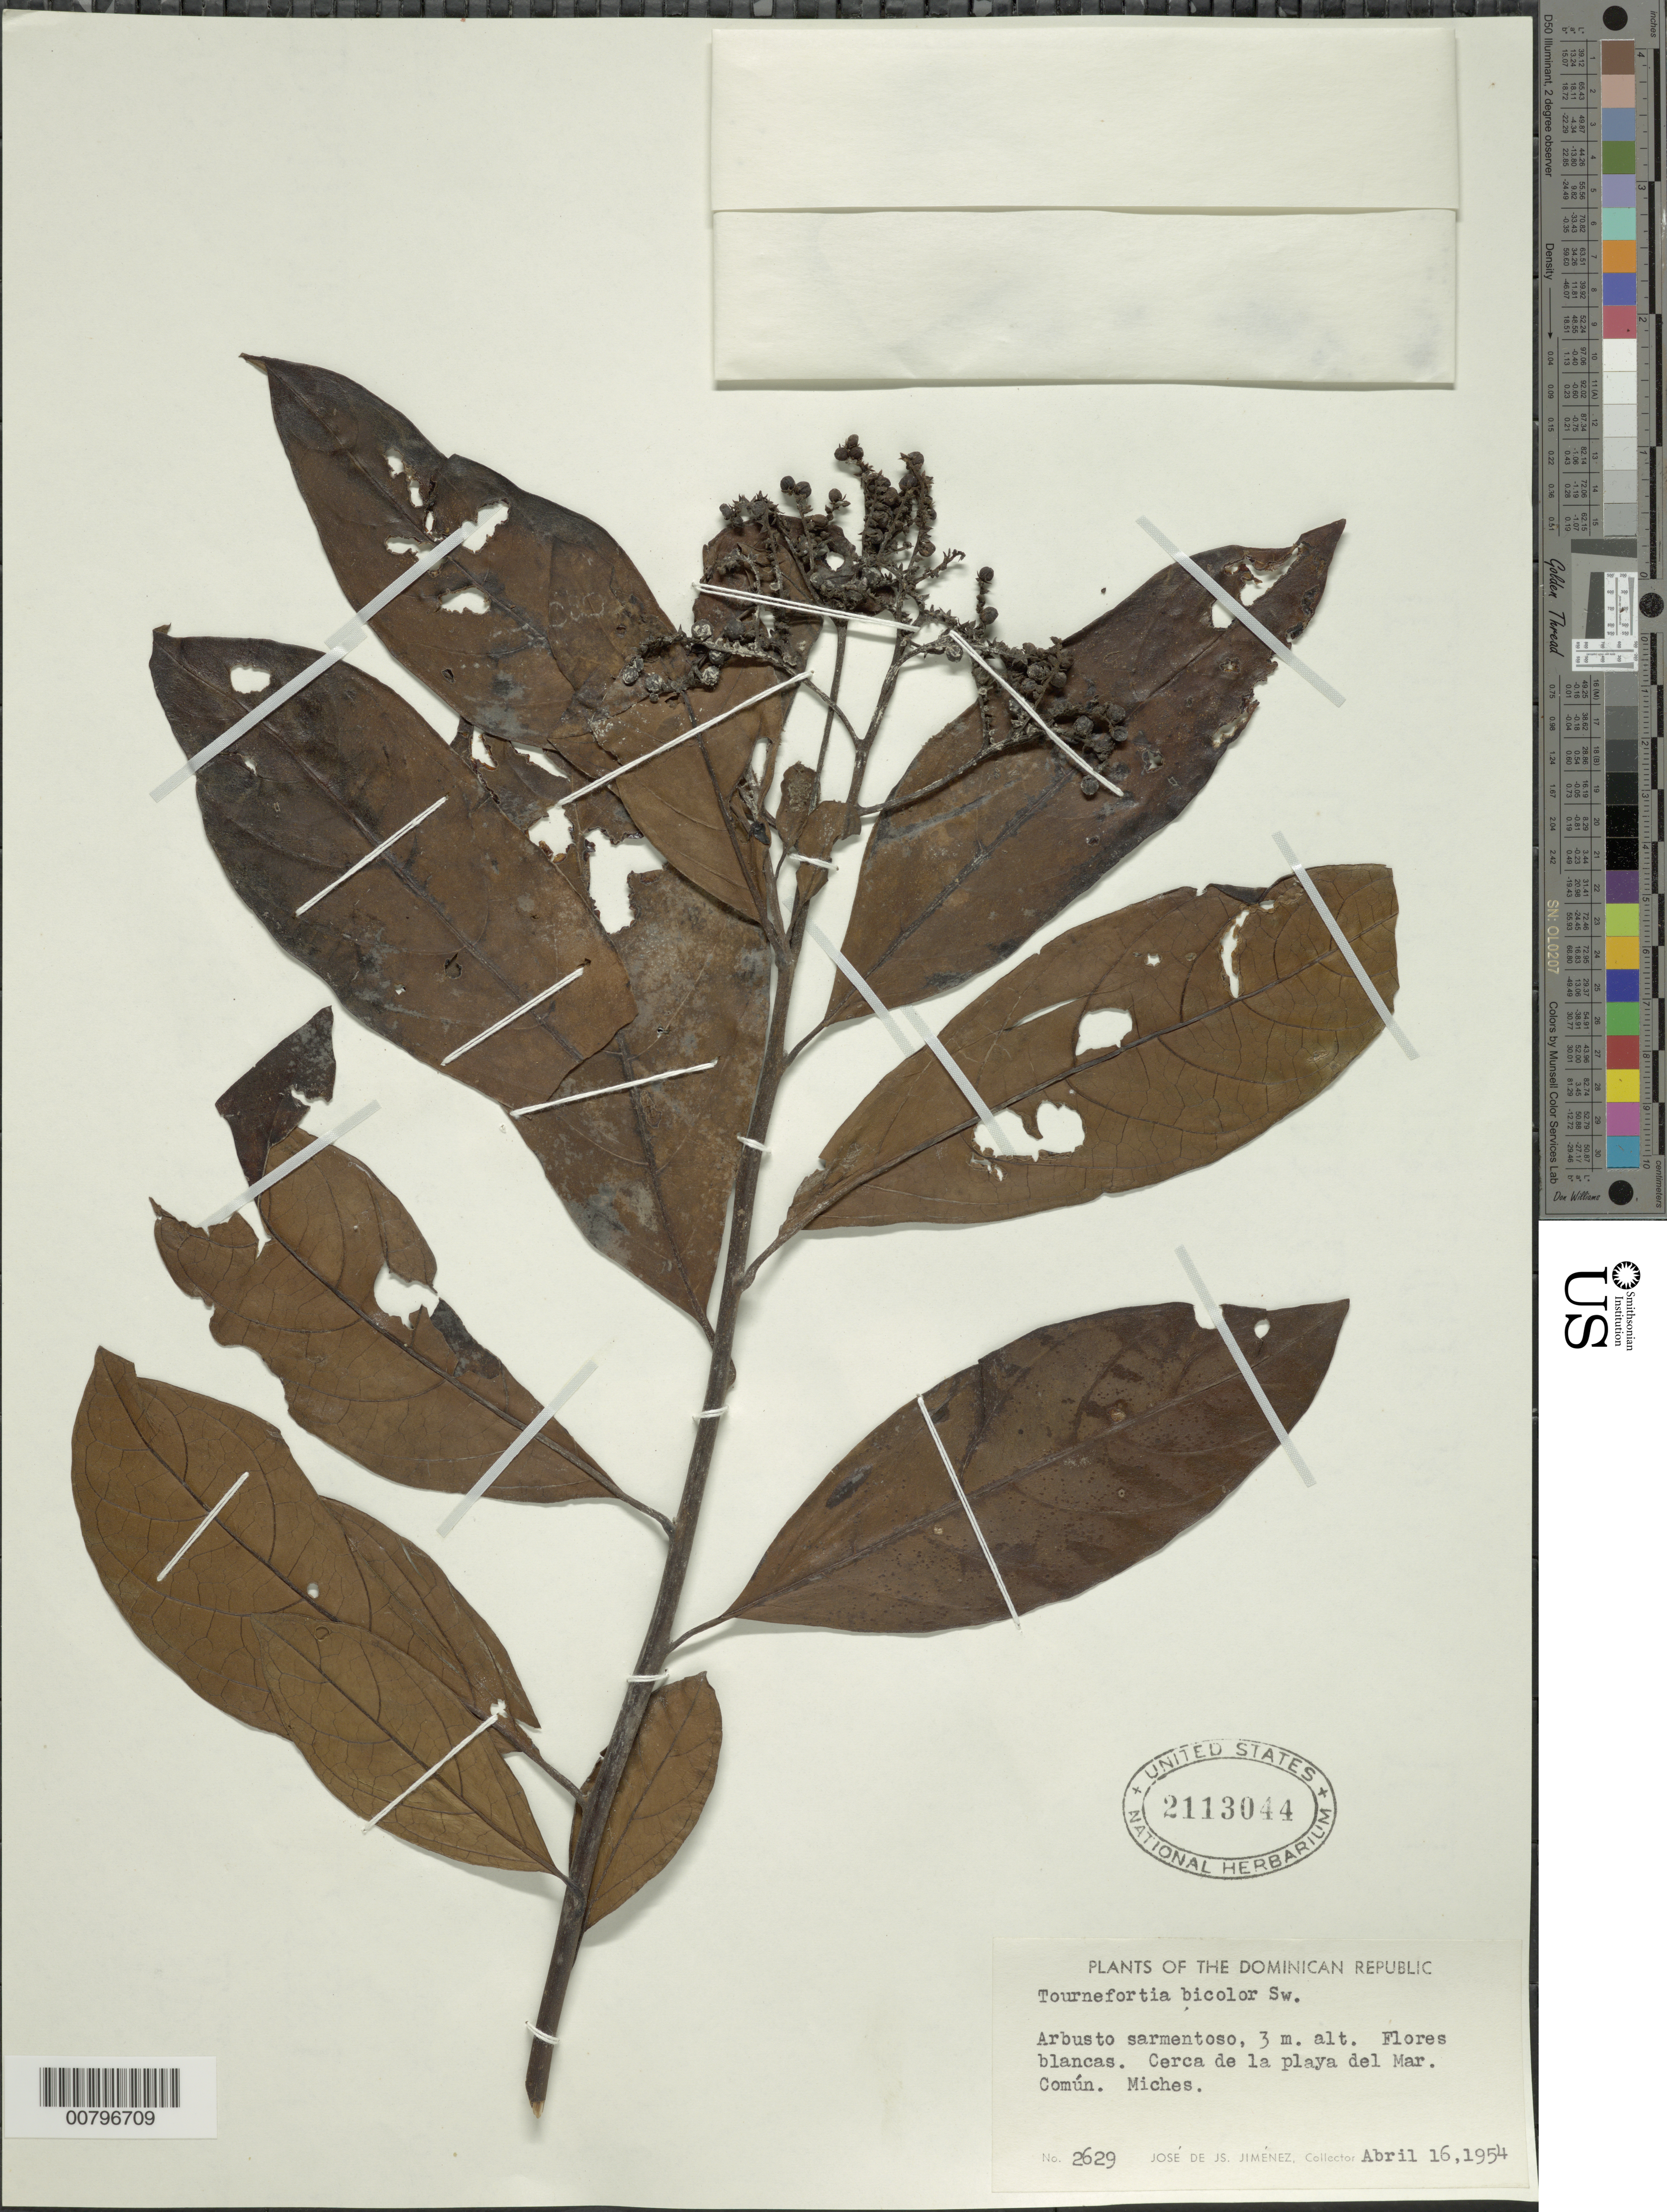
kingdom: Plantae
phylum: Tracheophyta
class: Magnoliopsida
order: Boraginales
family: Heliotropiaceae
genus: Tournefortia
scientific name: Tournefortia bycolor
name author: Sw.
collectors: J. J. Jiménez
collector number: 2629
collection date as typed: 16 Apr 1954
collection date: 1954-04-16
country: Dominican Republic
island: Hispaniola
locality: Miches.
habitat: Close to sea beach.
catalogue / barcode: US 2113044